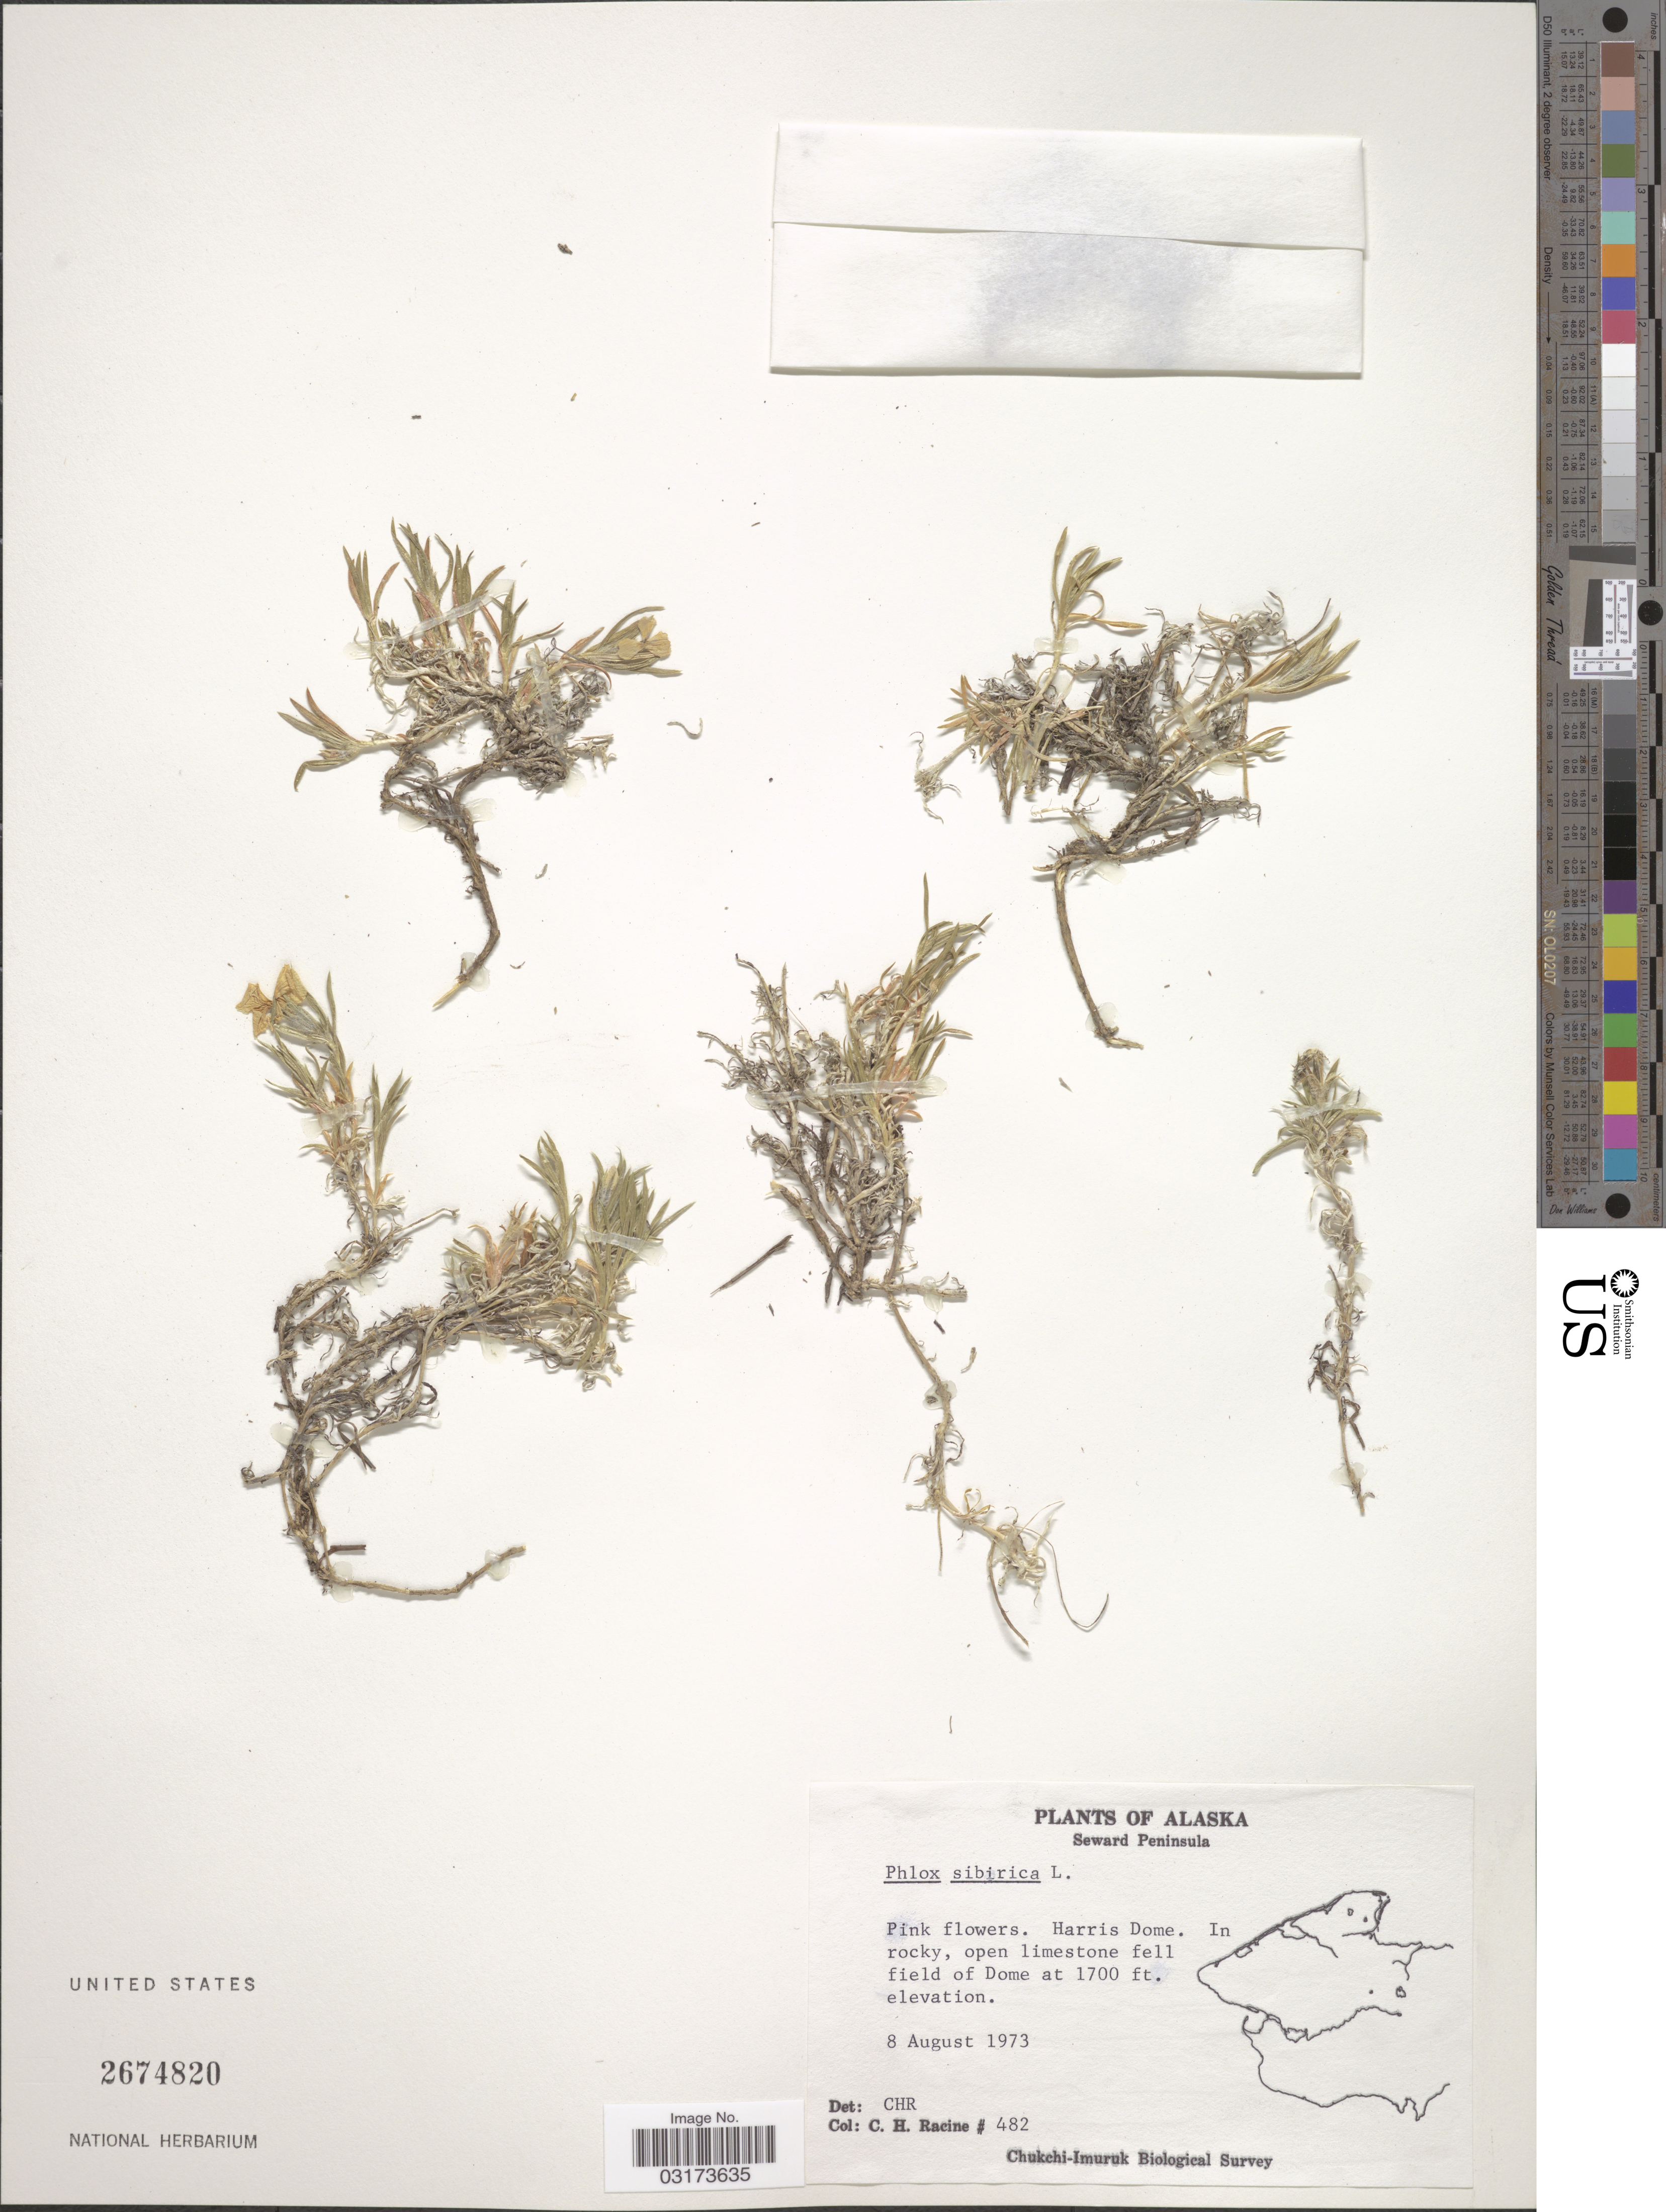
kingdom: Plantae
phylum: Tracheophyta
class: Magnoliopsida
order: Ericales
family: Polemoniaceae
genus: Phlox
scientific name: Phlox alaskensis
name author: Jordal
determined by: Mayfield, M. H.; Ferguson, C. J.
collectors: C. Racine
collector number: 482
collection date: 1973-08-08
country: United States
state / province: Alaska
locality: Seward Peninsula. Harris Dome. In rocky, open limestone fell field of Dome.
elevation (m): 518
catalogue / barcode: US 2674820